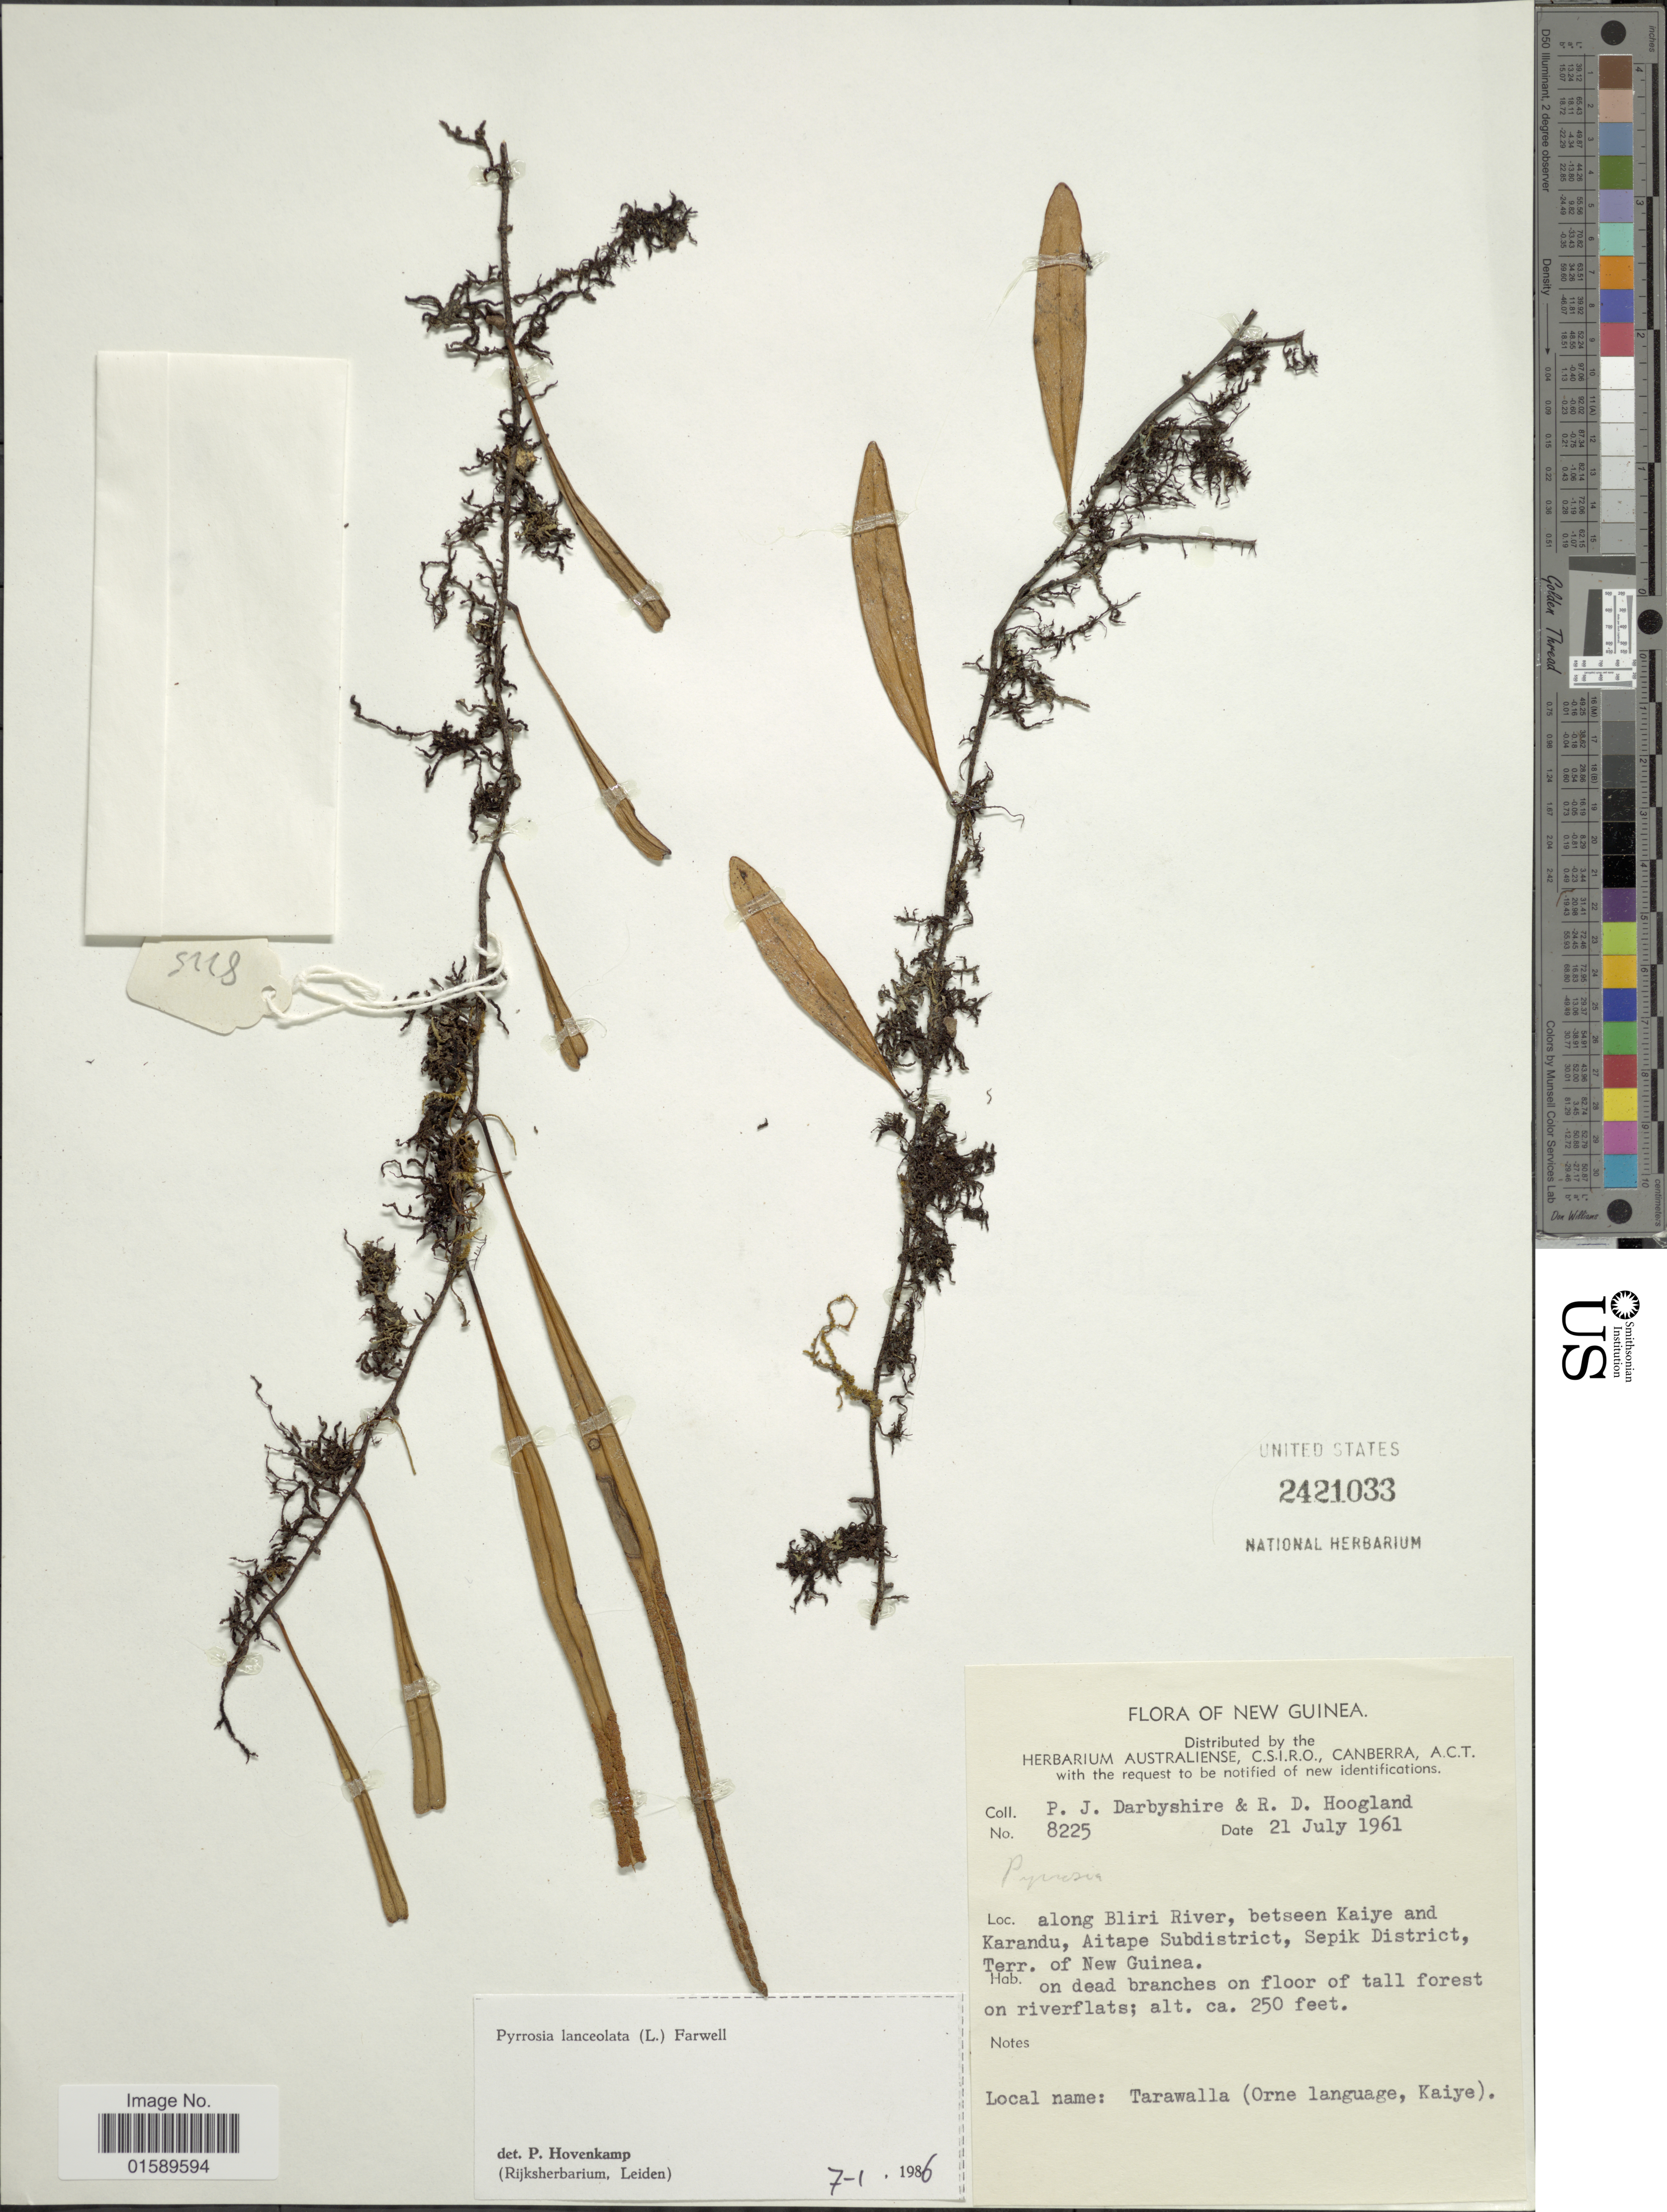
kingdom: Plantae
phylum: Tracheophyta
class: Polypodiopsida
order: Polypodiales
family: Polypodiaceae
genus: Pyrrosia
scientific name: Pyrrosia lanceolata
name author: (L.) Farw.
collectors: P. Darbyshire & R. D. Hoogland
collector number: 8225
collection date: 1961-07-27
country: Papua New Guinea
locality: New Guinea, along Bliri River, betseen Kaiye and Karandu, Aitape Subdistrict, Sepik District, Terr. of New Guinea.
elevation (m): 76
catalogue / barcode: US 2421033